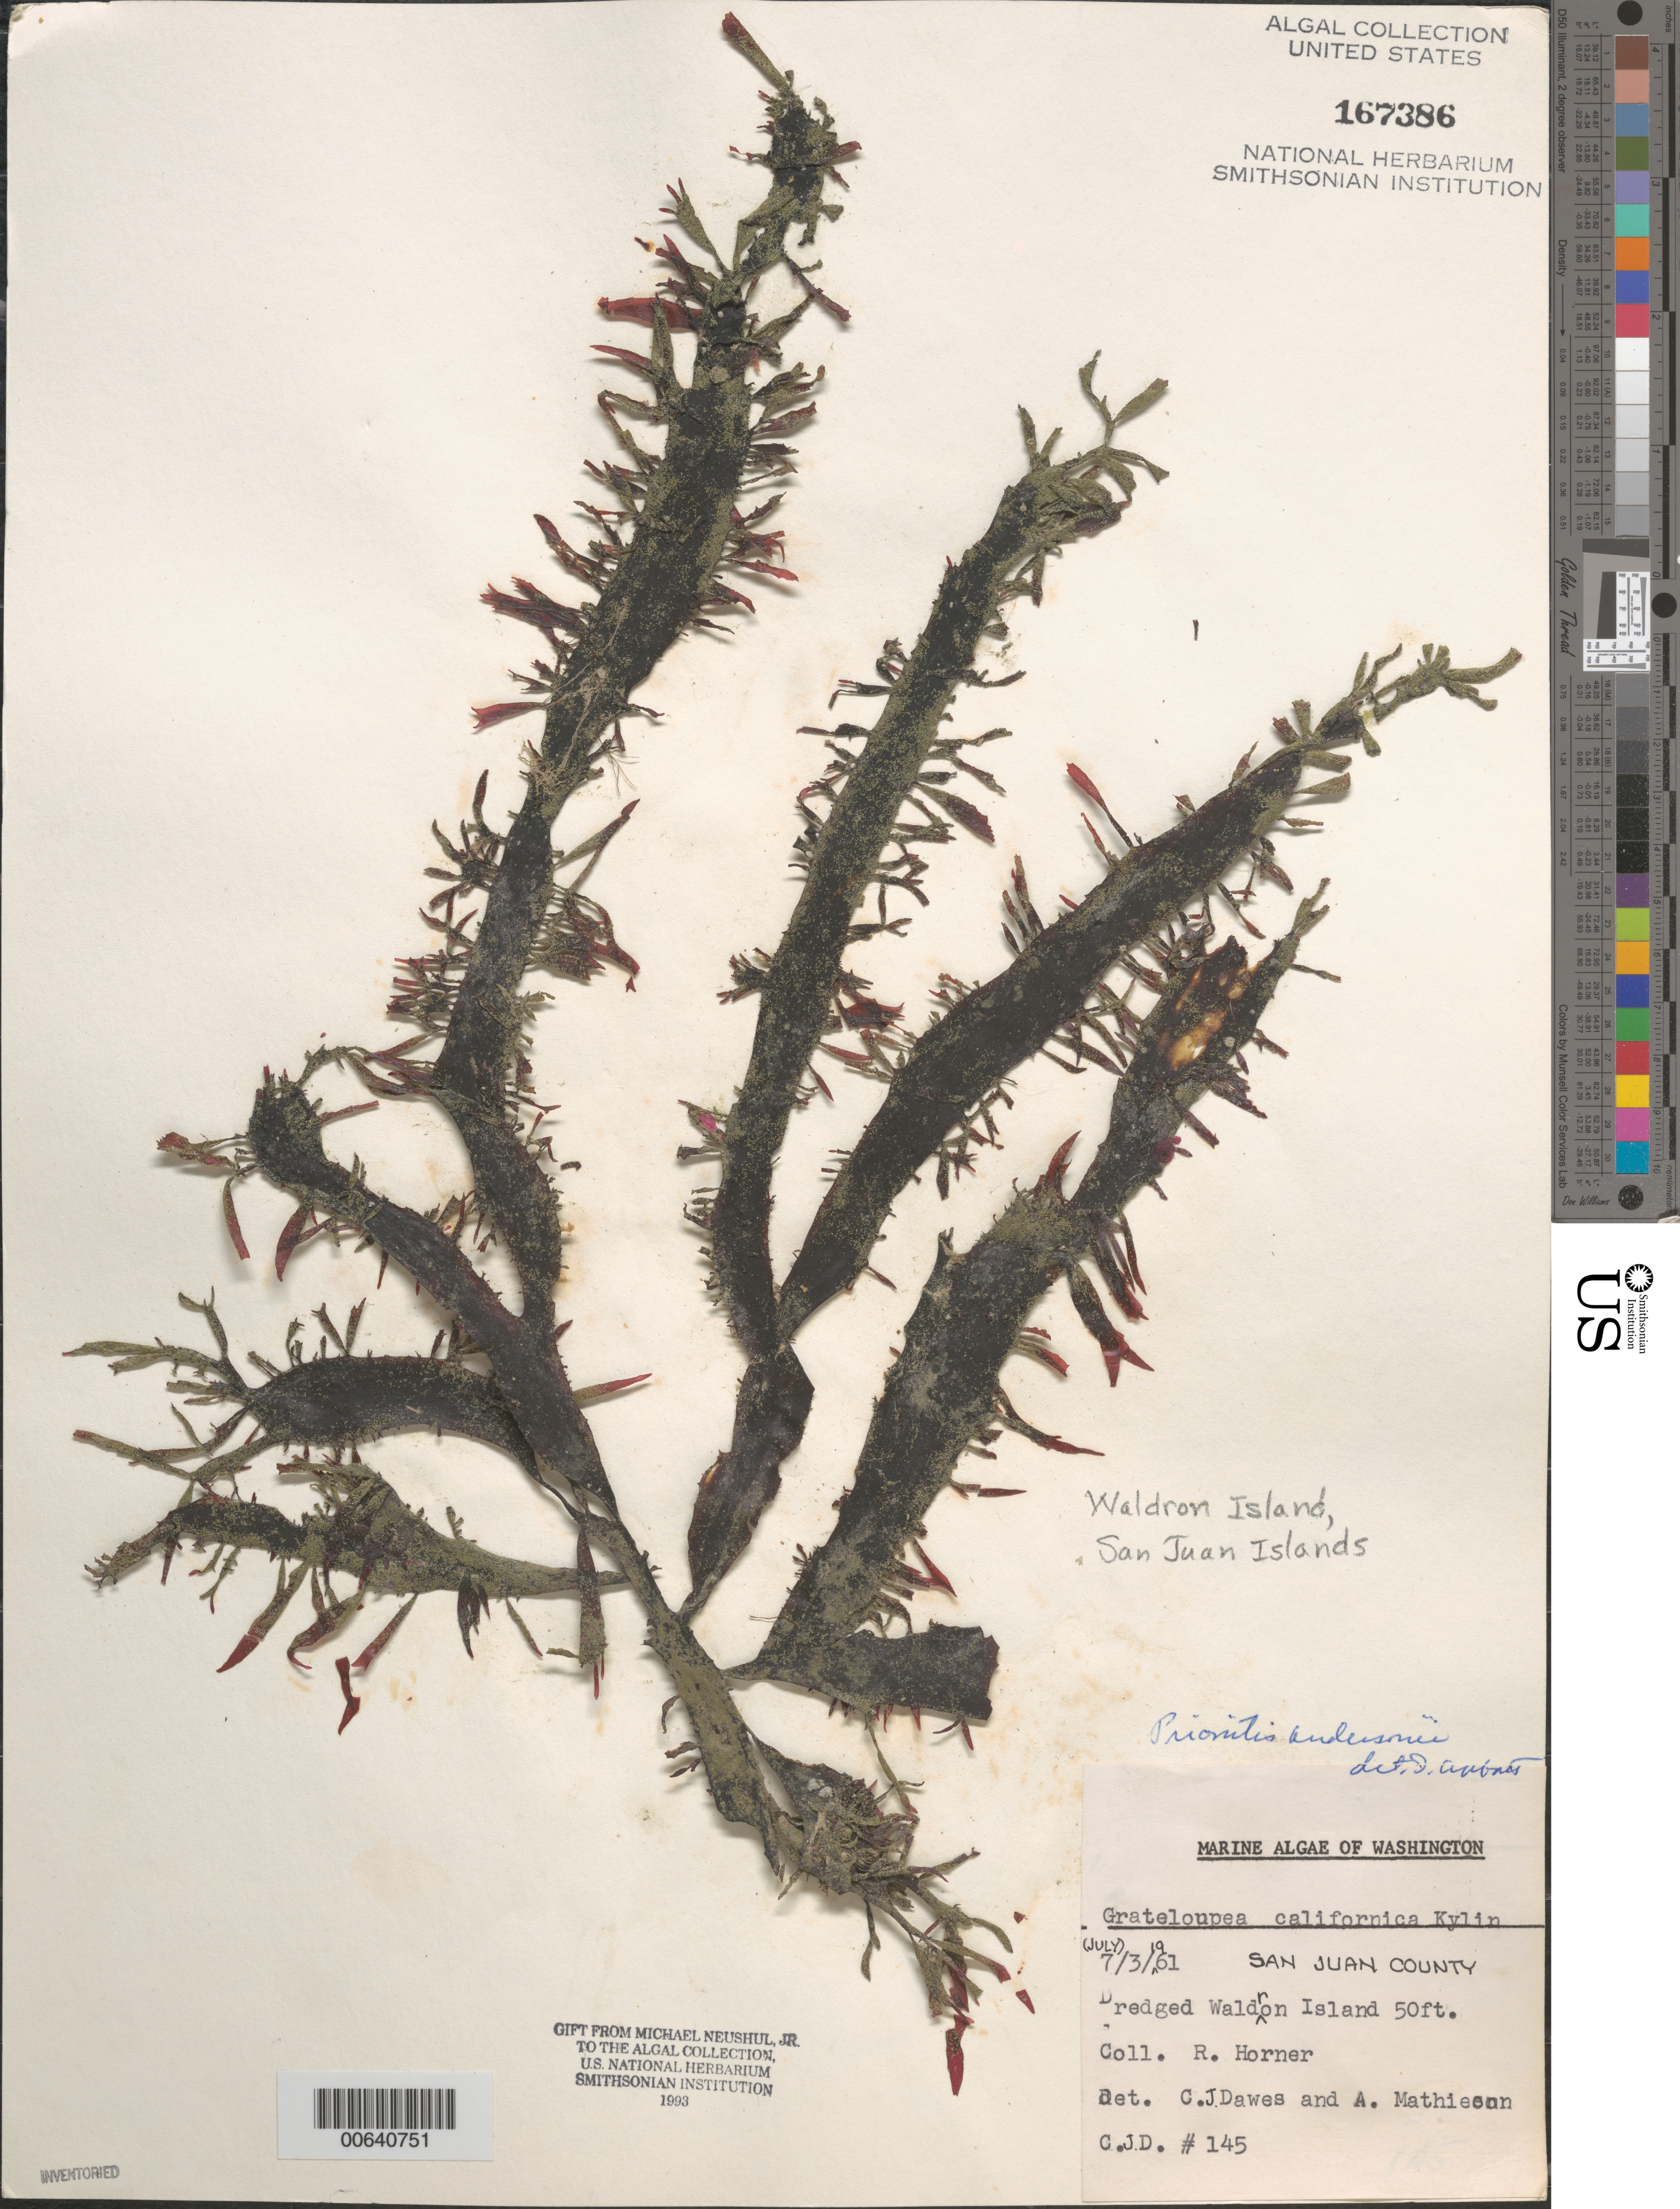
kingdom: Plantae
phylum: Rhodophyta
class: Florideophyceae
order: Cryptonemiales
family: Cryptonemiaceae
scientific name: Prionitis sternbergii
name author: (C. Agardh) J. Agardh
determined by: Algae name updating Project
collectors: R. Horner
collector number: CJD 145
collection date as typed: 03 Jul 1961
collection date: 1961-07-03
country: United States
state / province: Washington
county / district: San Juan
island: Waldron Island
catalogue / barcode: US 167386